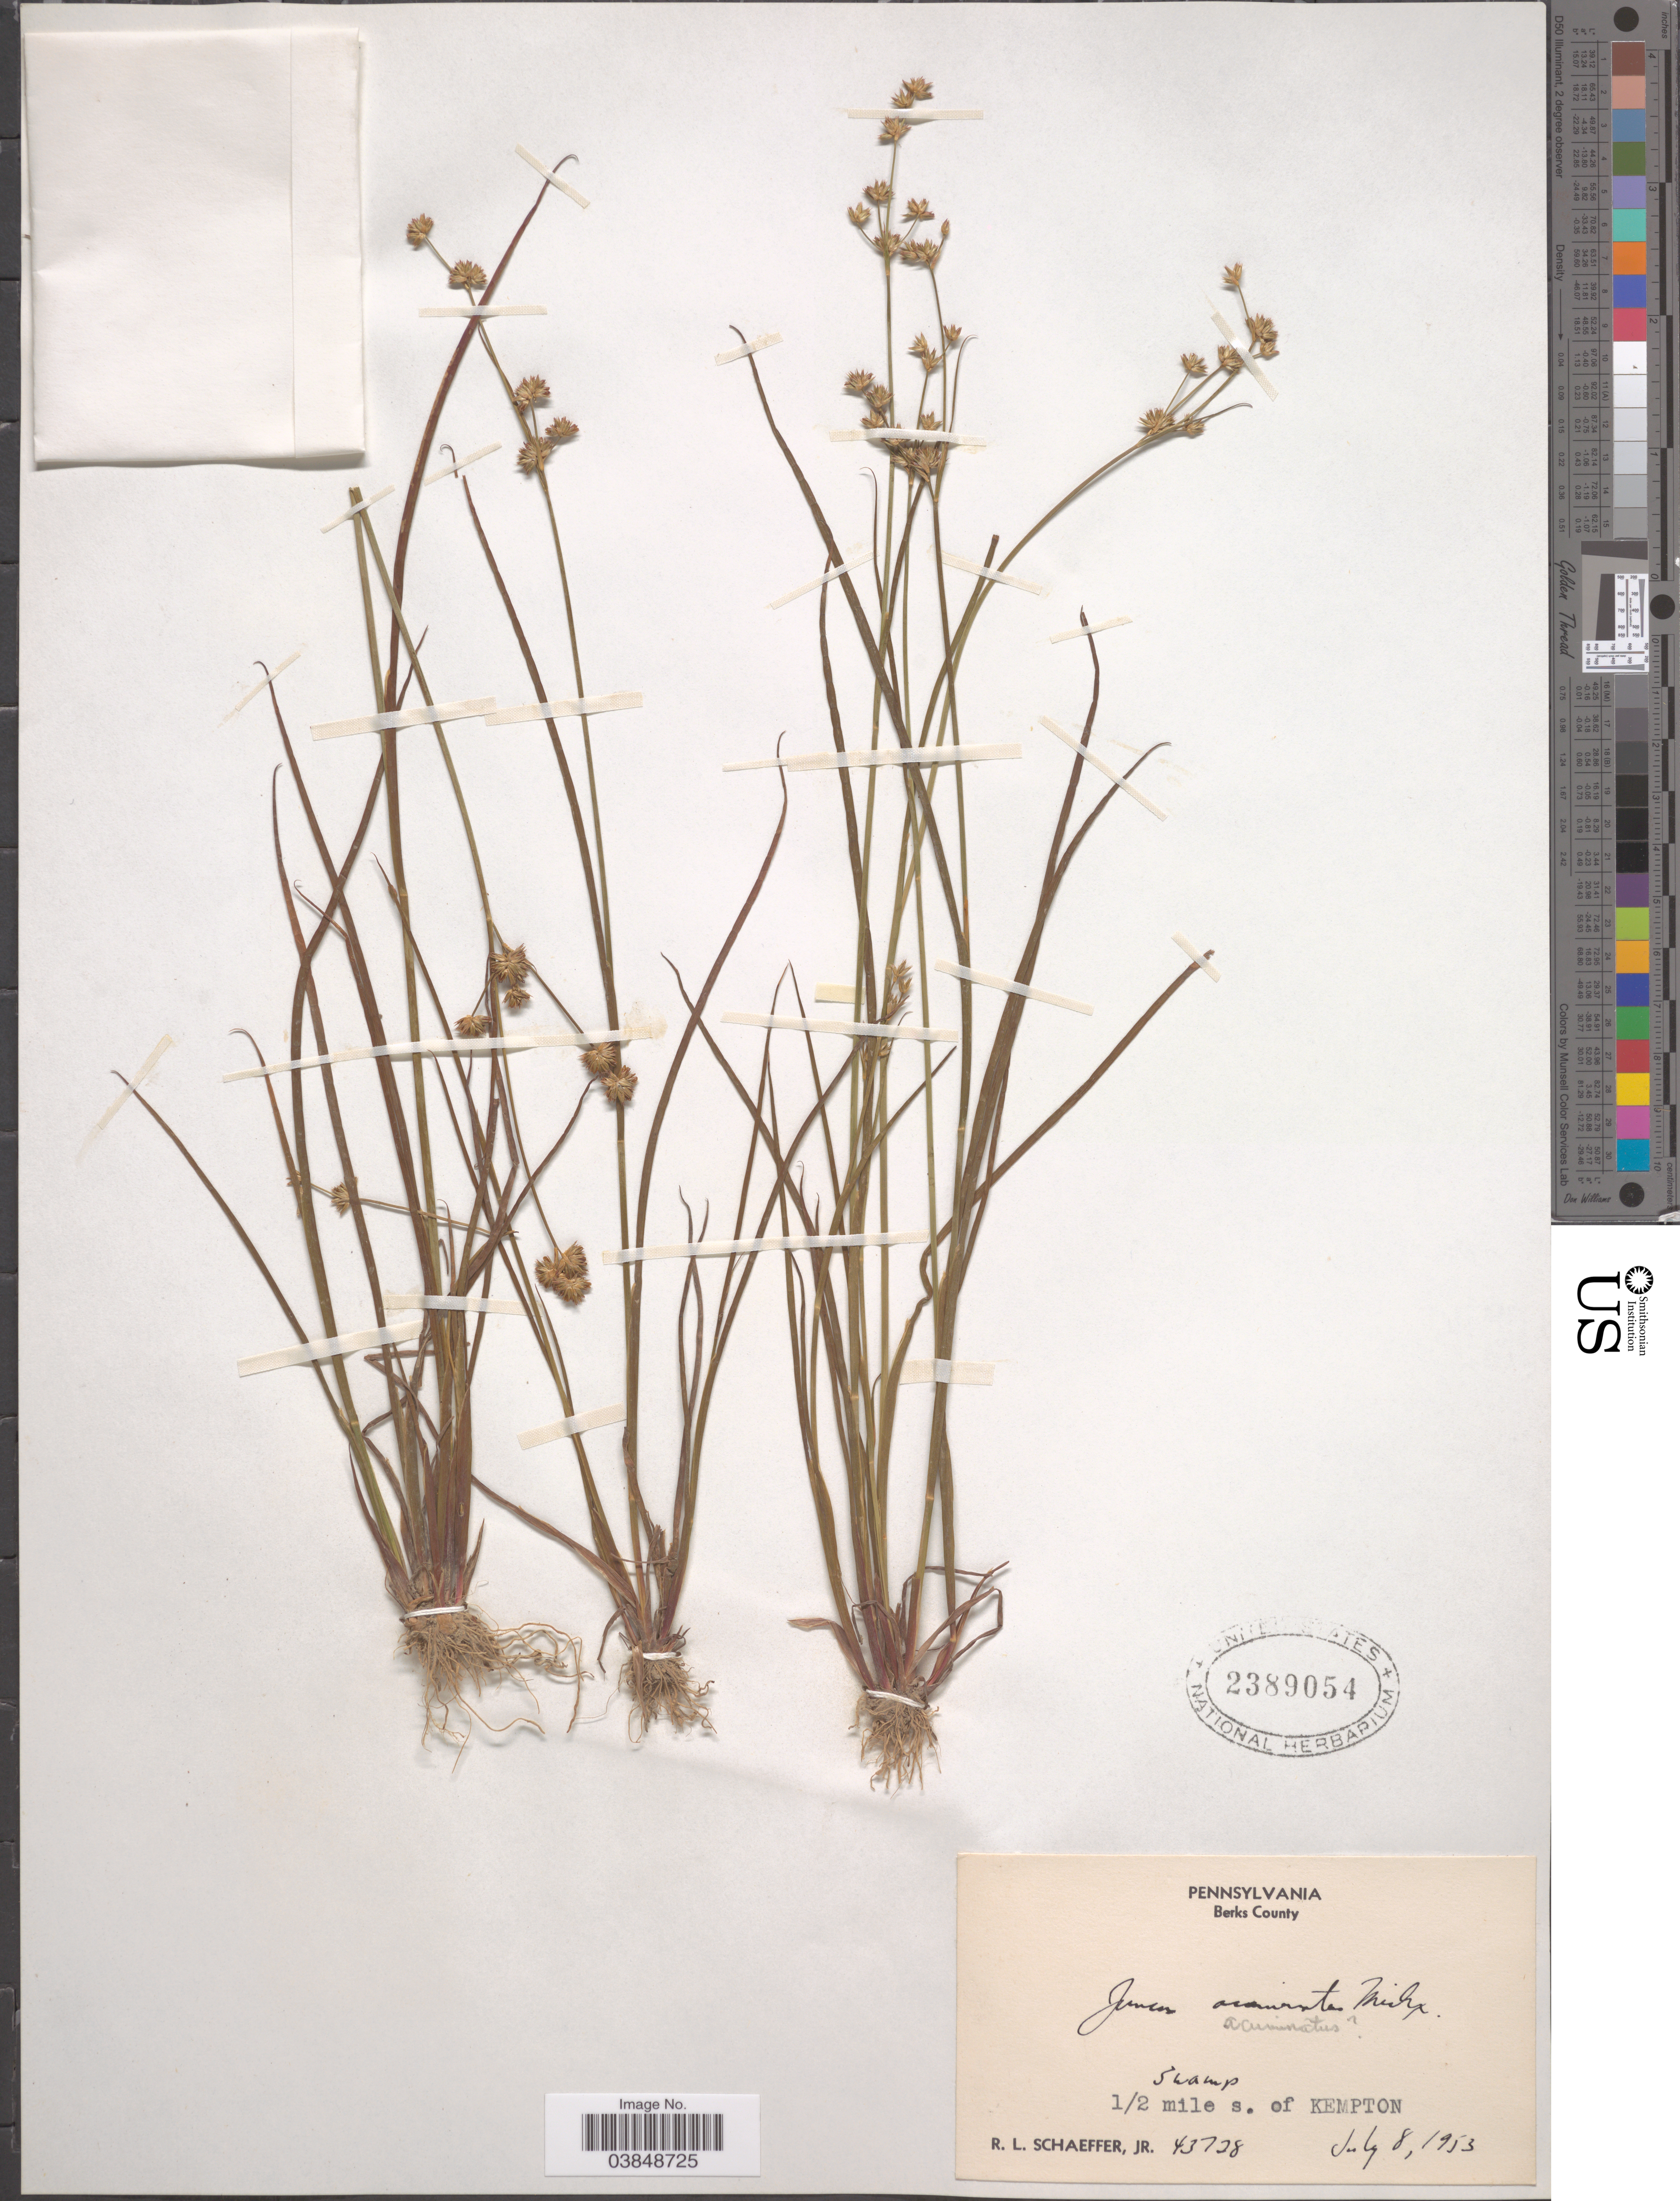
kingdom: Plantae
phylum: Tracheophyta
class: Liliopsida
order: Poales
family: Juncaceae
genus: Juncus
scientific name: Juncus acuminatus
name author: Michx.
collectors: R. L. Schaeffer Jr.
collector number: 43728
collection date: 1953-07-08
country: United States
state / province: Pennsylvania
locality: Berks County. ½ mile s. of Kempton.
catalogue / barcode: US 2389054